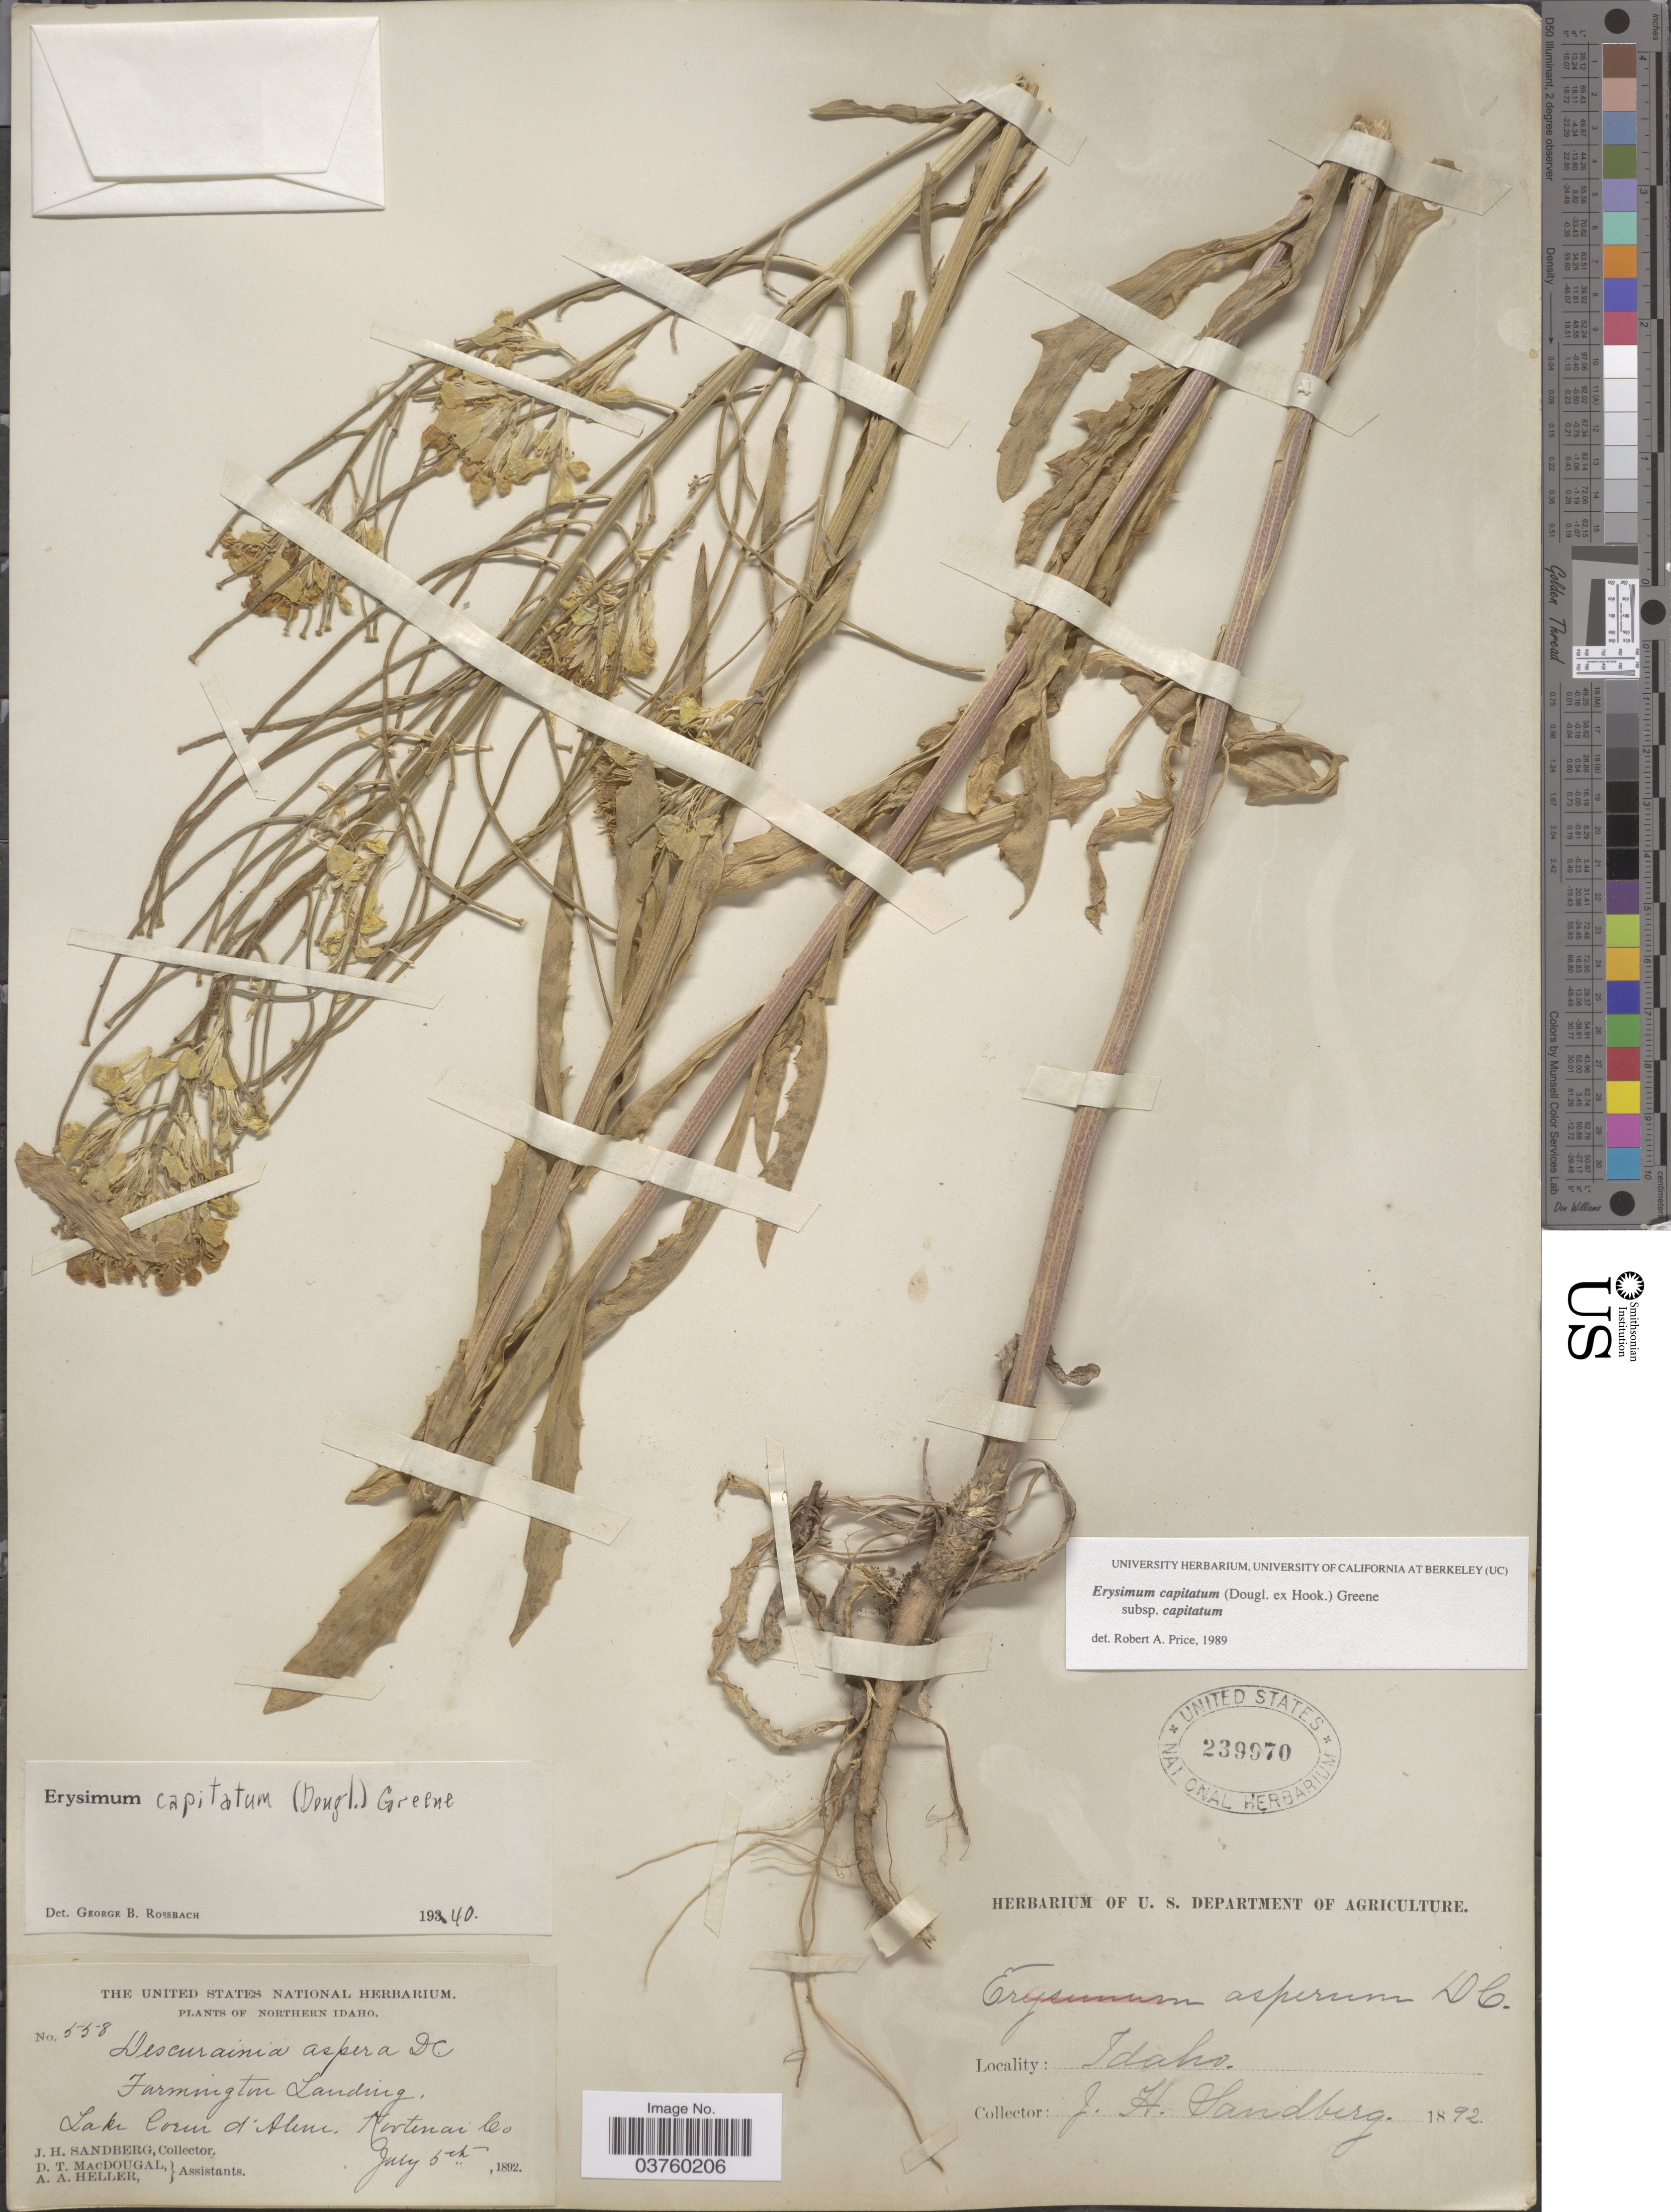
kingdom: Plantae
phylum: Tracheophyta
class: Magnoliopsida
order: Brassicales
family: Brassicaceae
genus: Erysimum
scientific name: Erysimum capitatum subsp. capitatum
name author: (Douglas ex Hook.) Greene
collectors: J. H. Sandberg, D. T. MacDougal & A. A. Heller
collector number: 558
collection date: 1892-07-05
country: United States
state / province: Idaho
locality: Northern Idaho. Farmington Landing. Lake Coeur d'Alene. Kootenai Co.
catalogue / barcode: US 239970